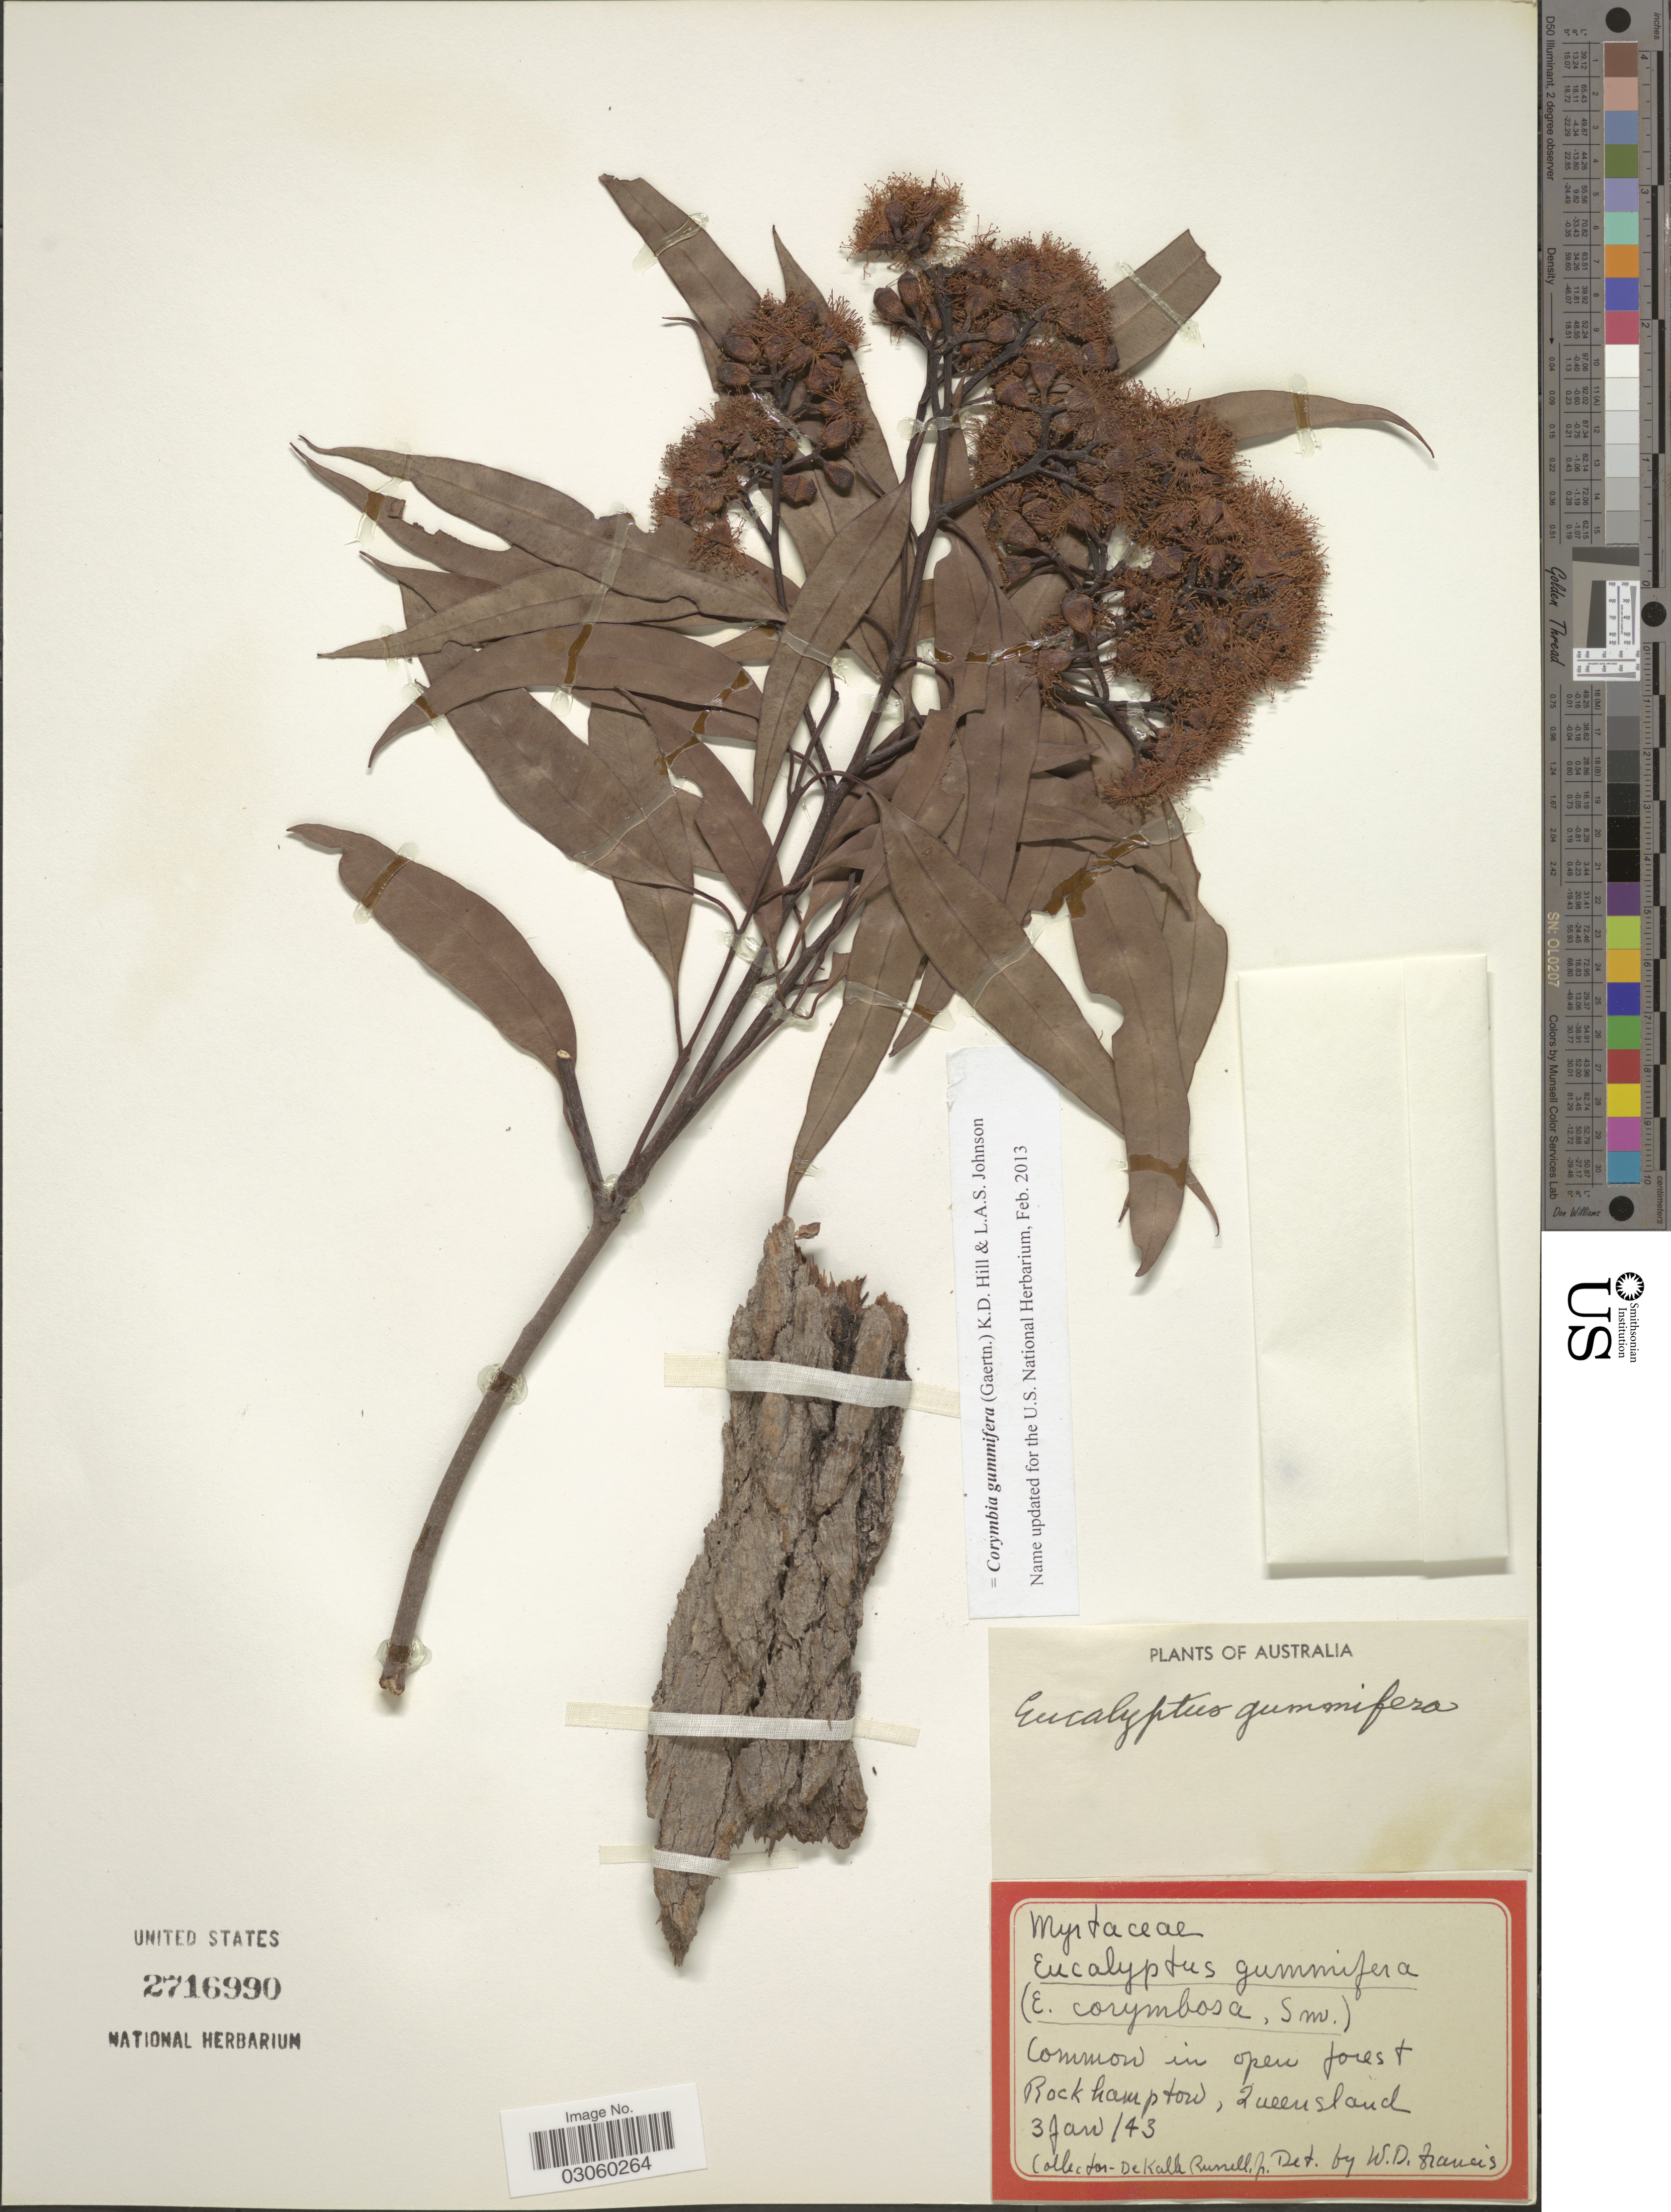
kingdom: Plantae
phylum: Tracheophyta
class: Magnoliopsida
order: Myrtales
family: Myrtaceae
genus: Corymbia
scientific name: Corymbia gummifera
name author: (Gaertn.) K.D. Hill & L.A.S. Johnson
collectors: D. K. Russell Jr.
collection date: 1943-01-03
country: Australia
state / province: Queensland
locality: Rockhampton.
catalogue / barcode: US 2716990